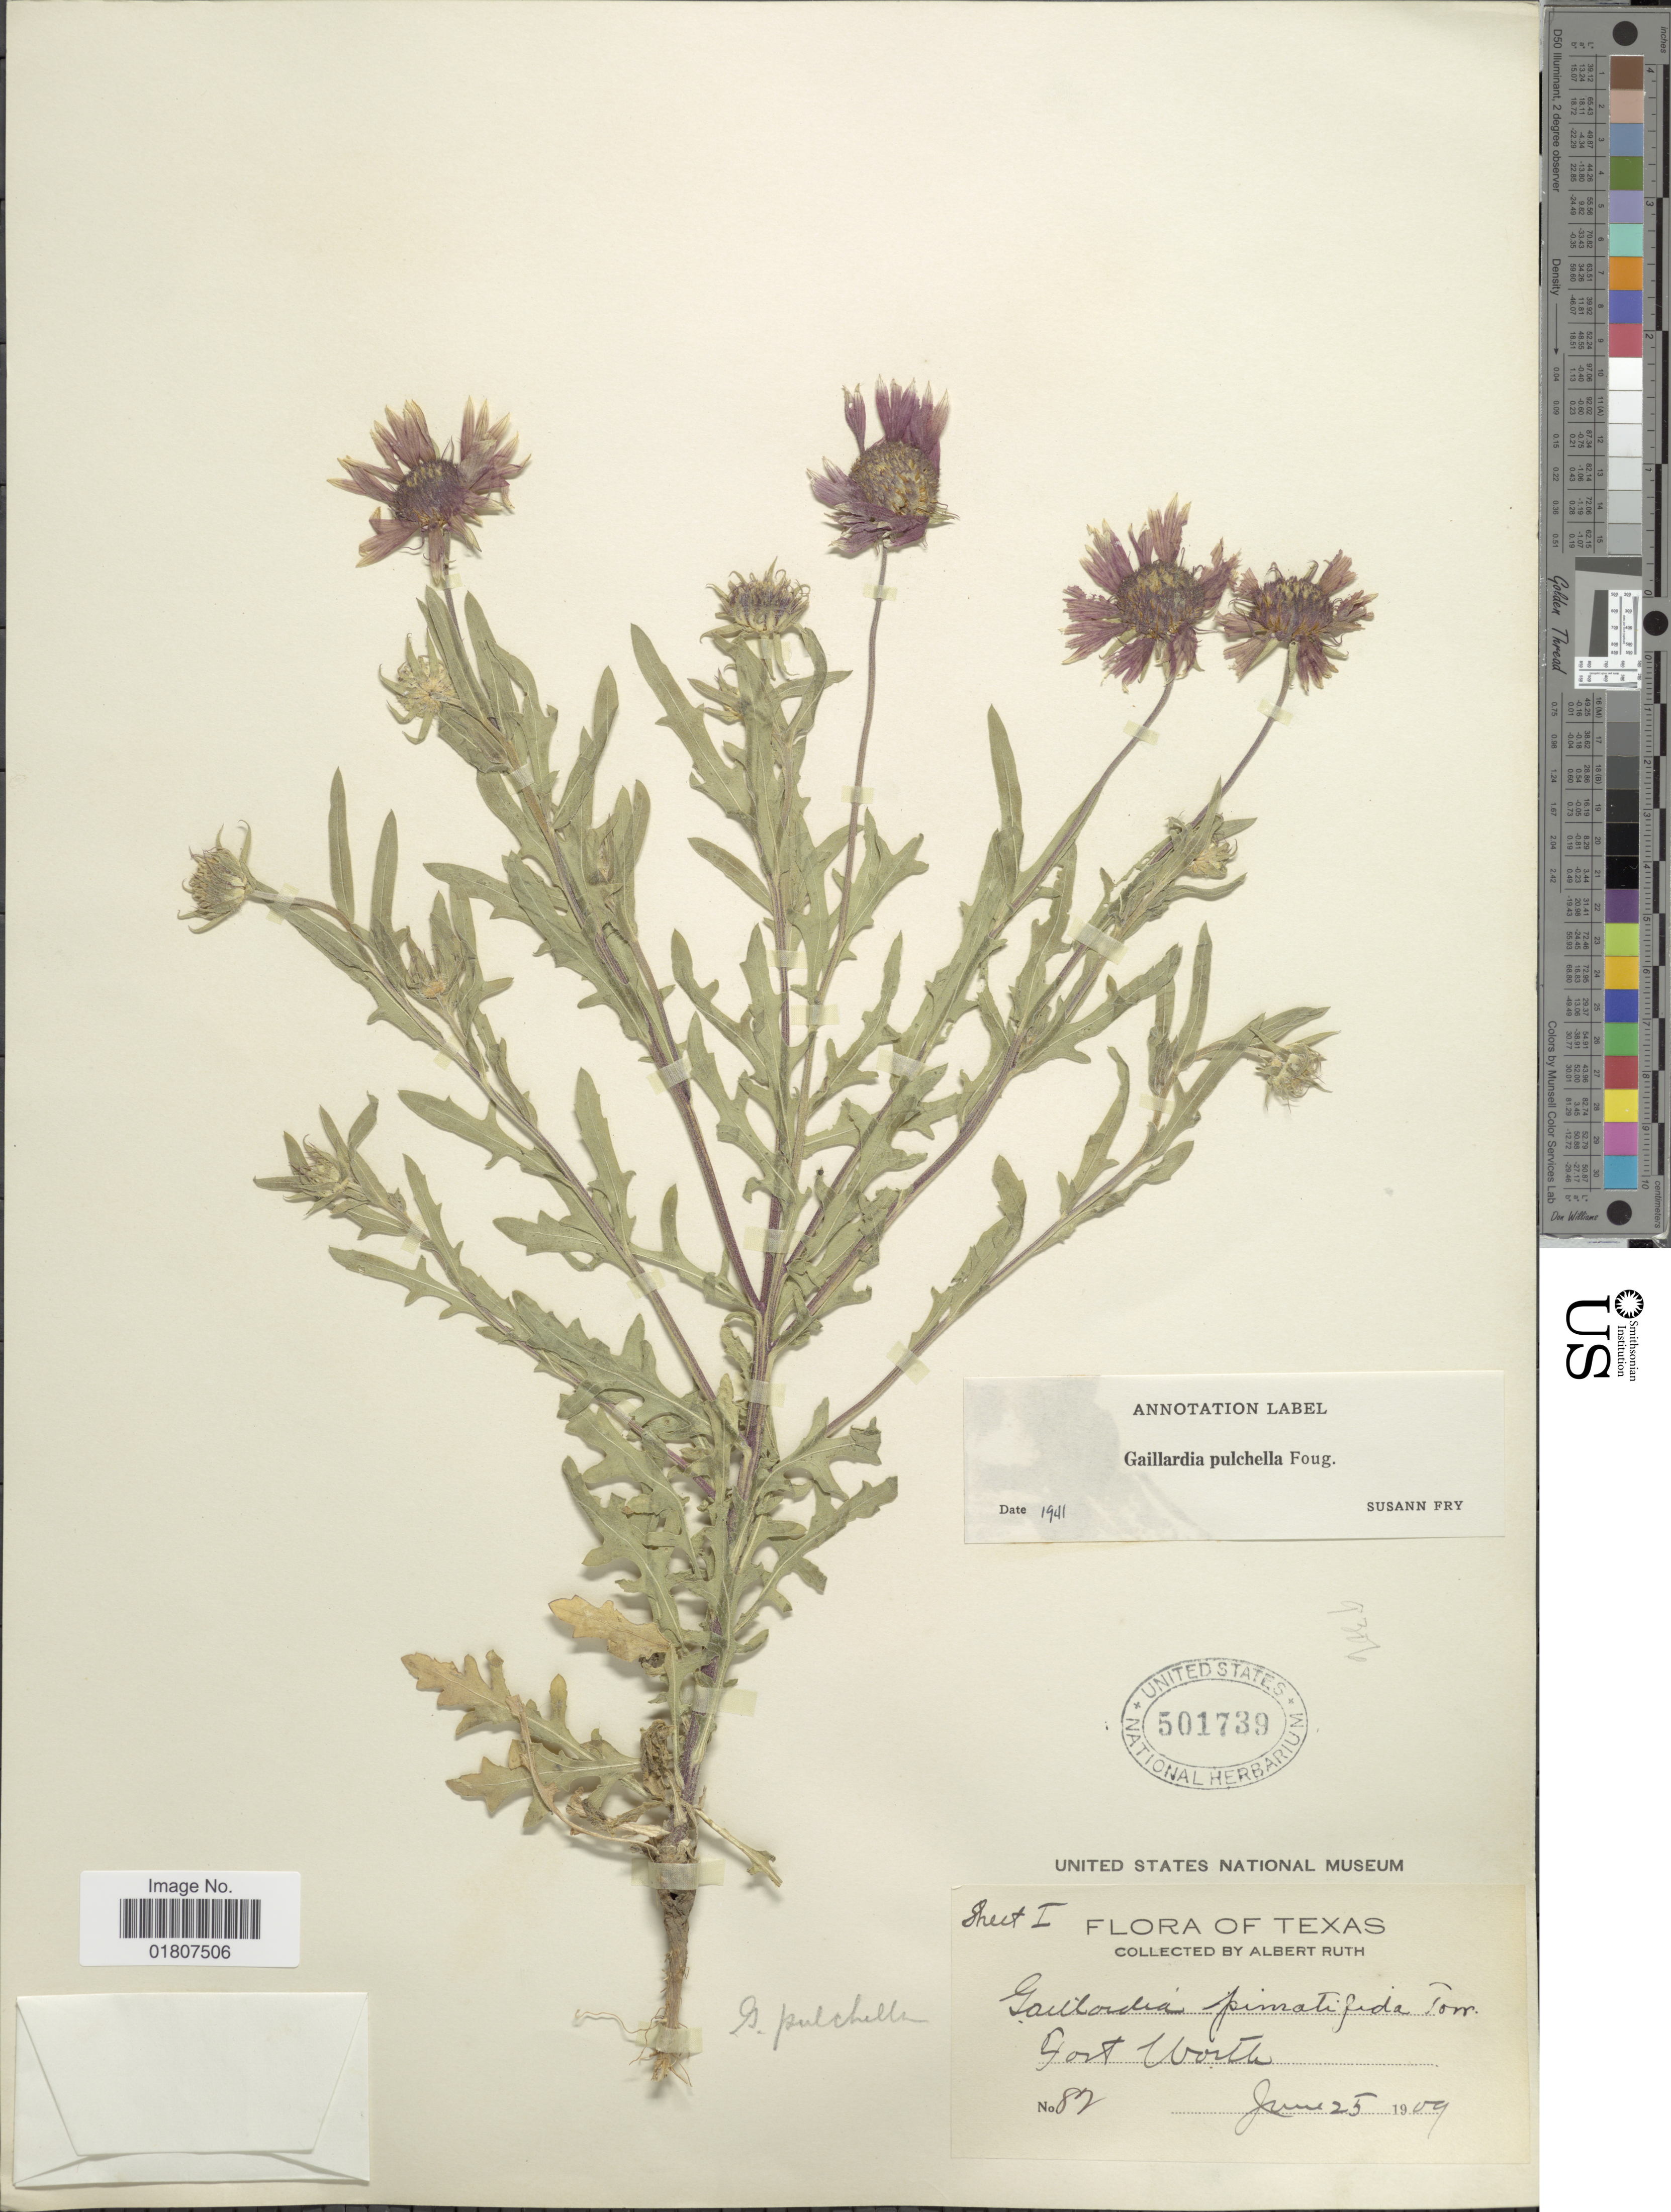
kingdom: Plantae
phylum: Tracheophyta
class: Magnoliopsida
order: Asterales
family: Asteraceae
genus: Gaillardia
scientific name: Gaillardia pulchella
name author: Foug.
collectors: A. Ruth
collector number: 82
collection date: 1909-06-25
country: United States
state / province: Texas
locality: Fort Worth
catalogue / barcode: US 501739